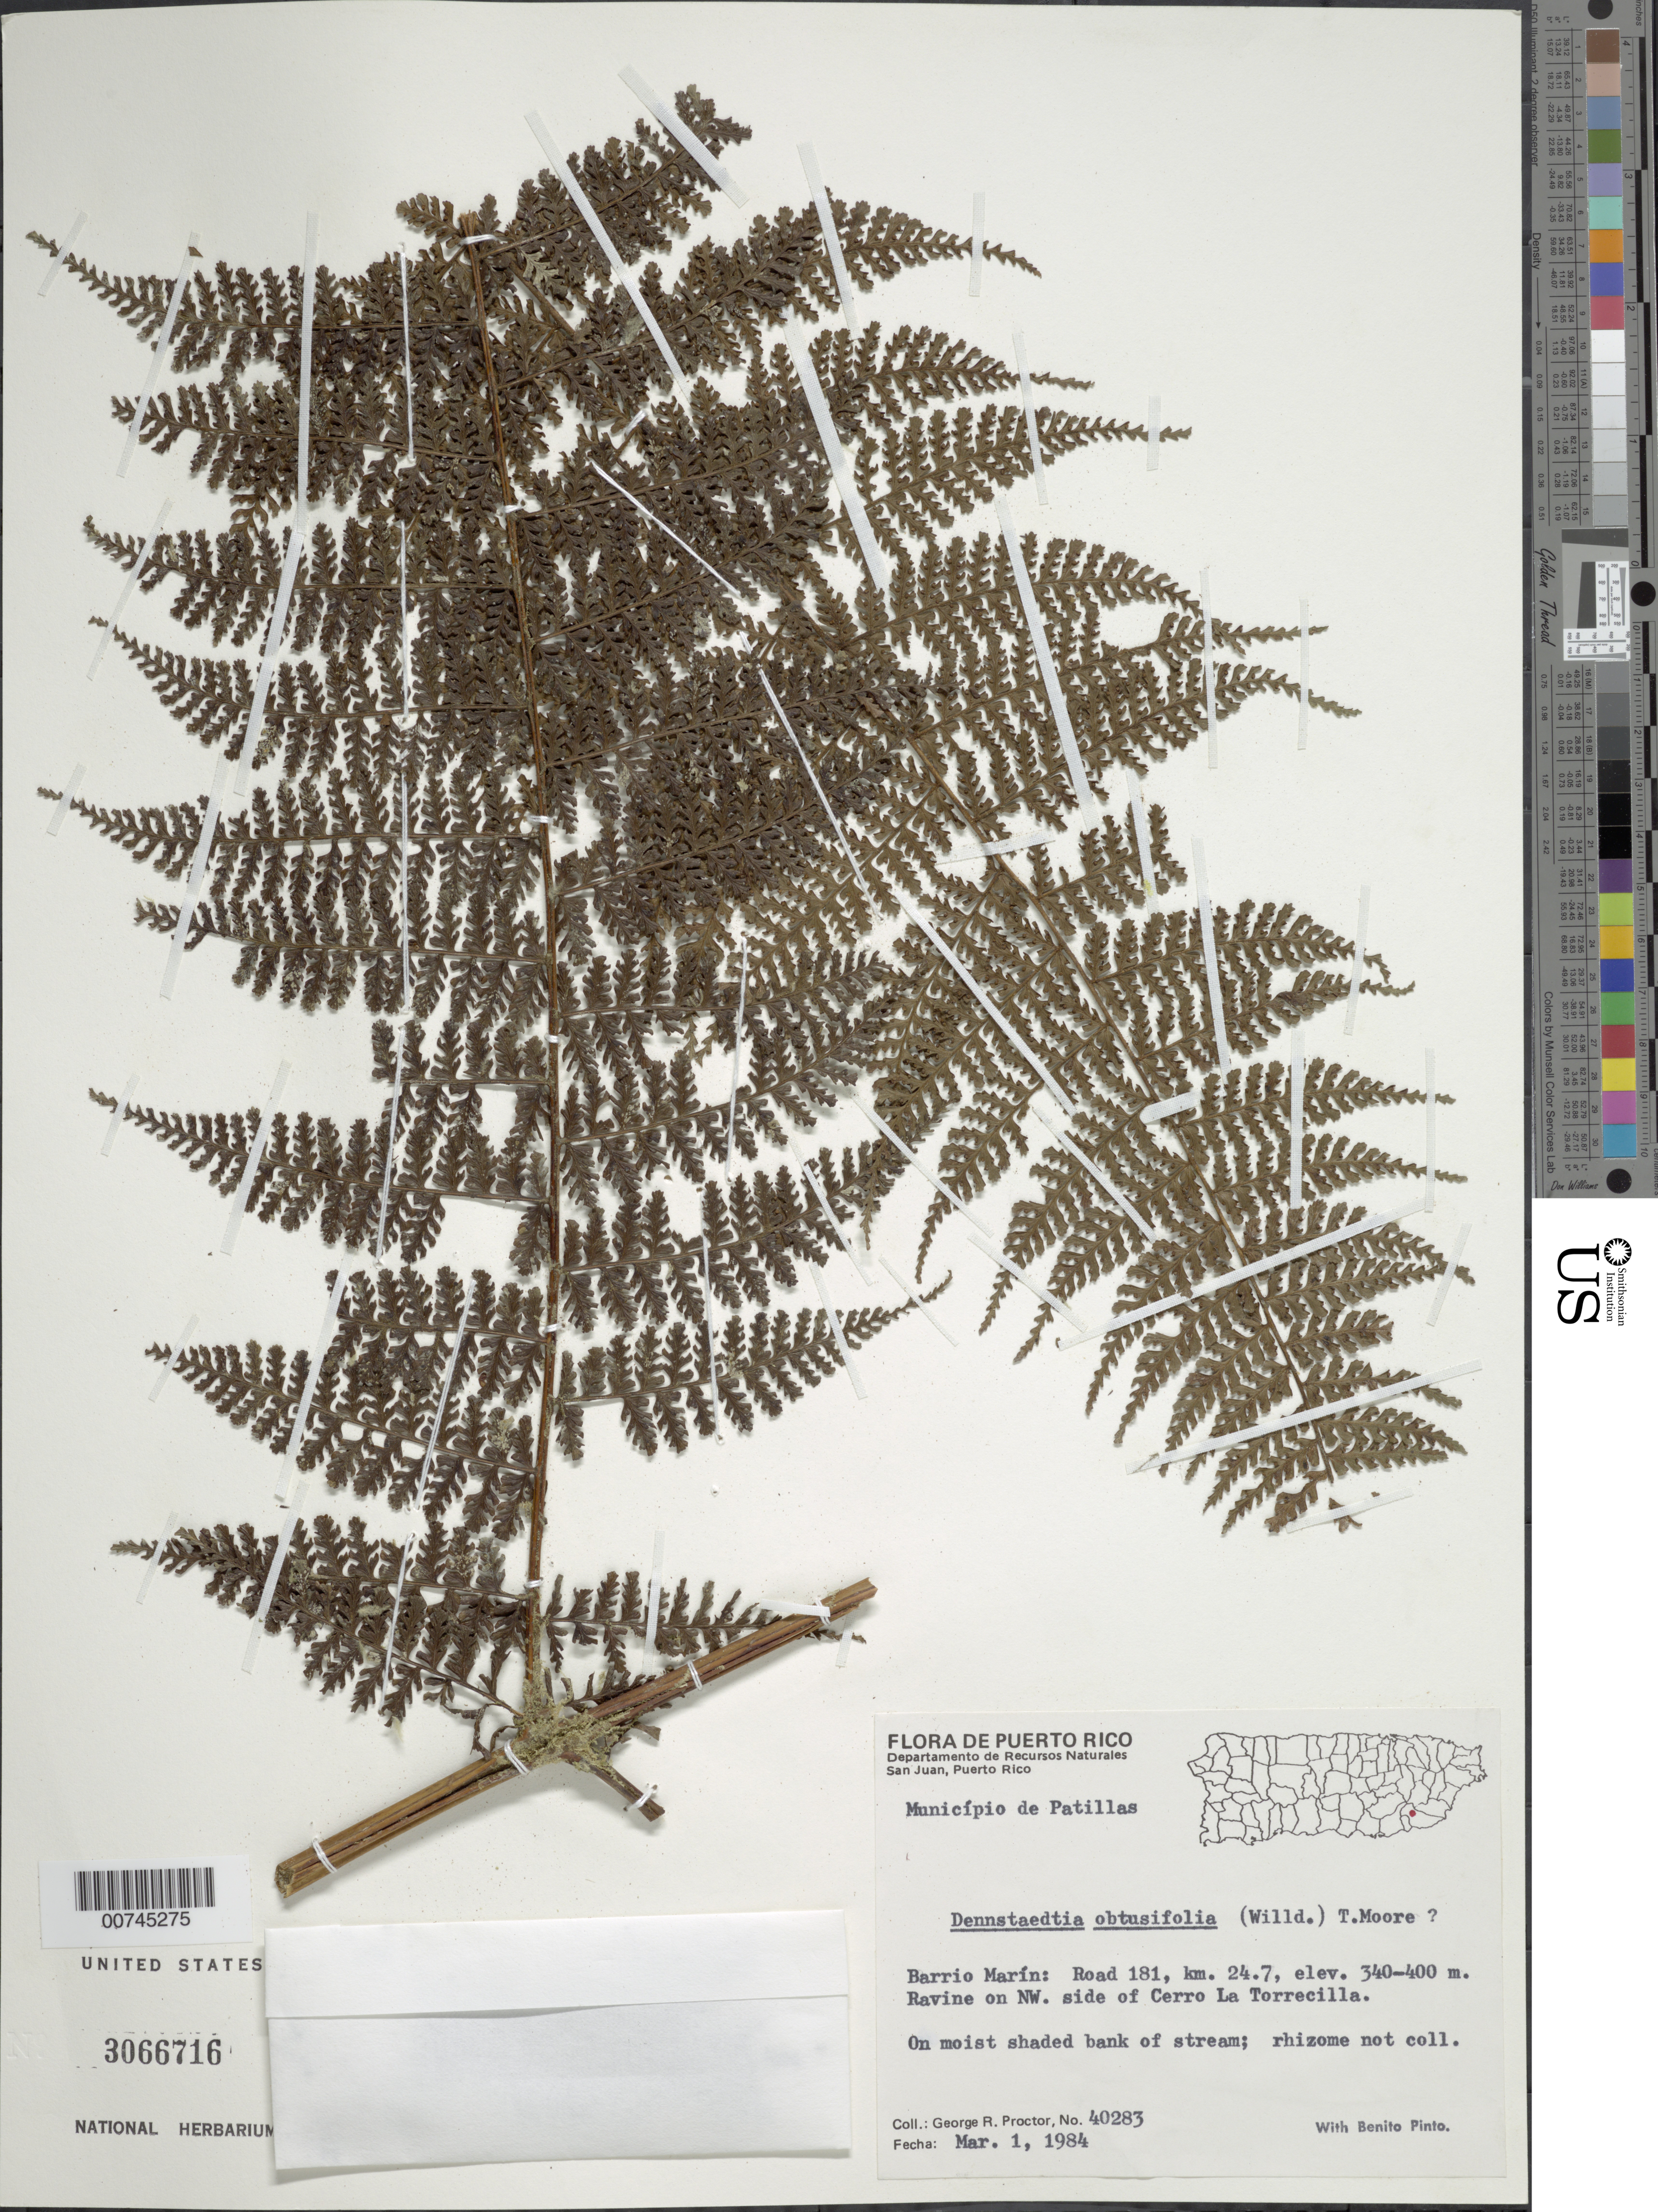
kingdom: Plantae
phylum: Tracheophyta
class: Polypodiopsida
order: Polypodiales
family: Dennstaedtiaceae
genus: Dennstaedtia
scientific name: Dennstaedtia dissecta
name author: (Sw.) T. Moore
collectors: G. R. Proctor & B. Pinto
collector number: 40283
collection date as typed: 01 Mar 1984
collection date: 1984-03-01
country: Puerto Rico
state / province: Patillas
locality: Barrio Marín: Road 181, km 24.7. Ravine on NW side of Cerro La Torrecilla, Municipio de Patillas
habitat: On moist shaded bank of stream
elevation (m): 340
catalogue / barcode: US 3066716